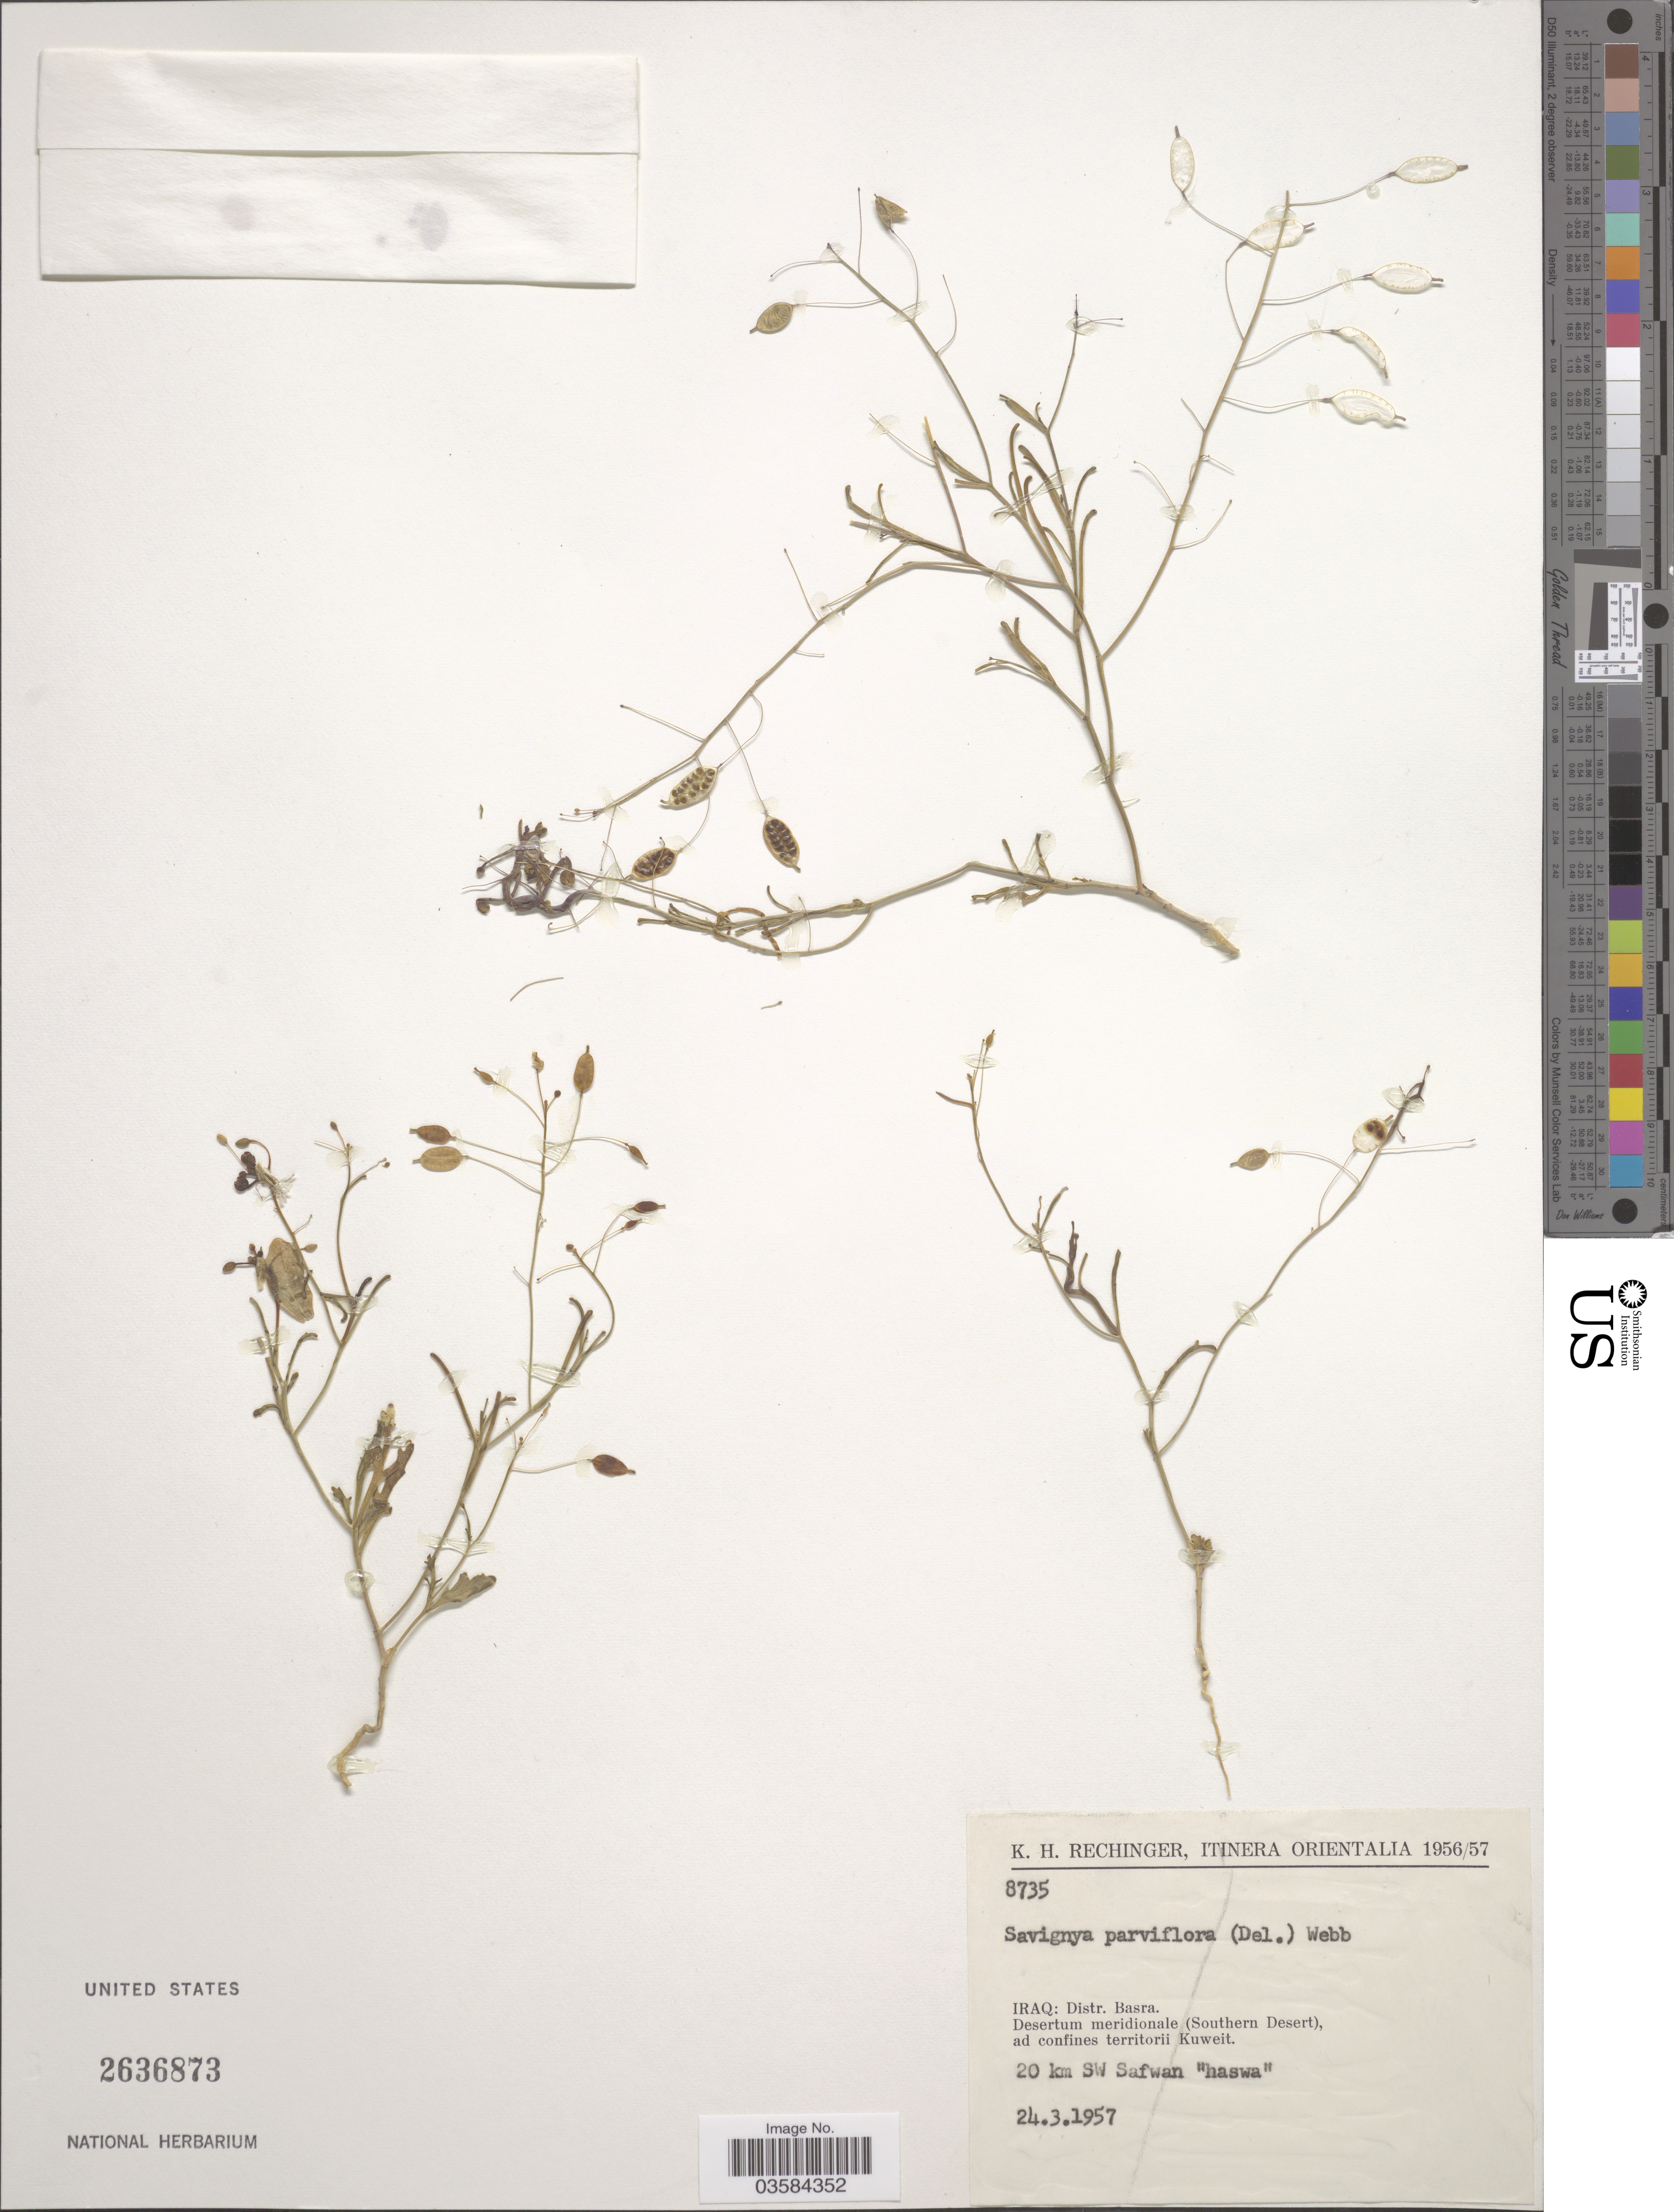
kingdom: Plantae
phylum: Tracheophyta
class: Magnoliopsida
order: Brassicales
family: Brassicaceae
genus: Savignya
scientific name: Savignya parviflora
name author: (Delile) Webb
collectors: K. H. Rechinger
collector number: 8735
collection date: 1957-03-24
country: Iraq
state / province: Al Basrah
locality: Itinera Orientalia. Distr. Basra. Desertum meridionale (Southern Desert), ad confines territorii Kuweit. 20 km SW Safwan "haswa".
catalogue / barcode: US 2636873